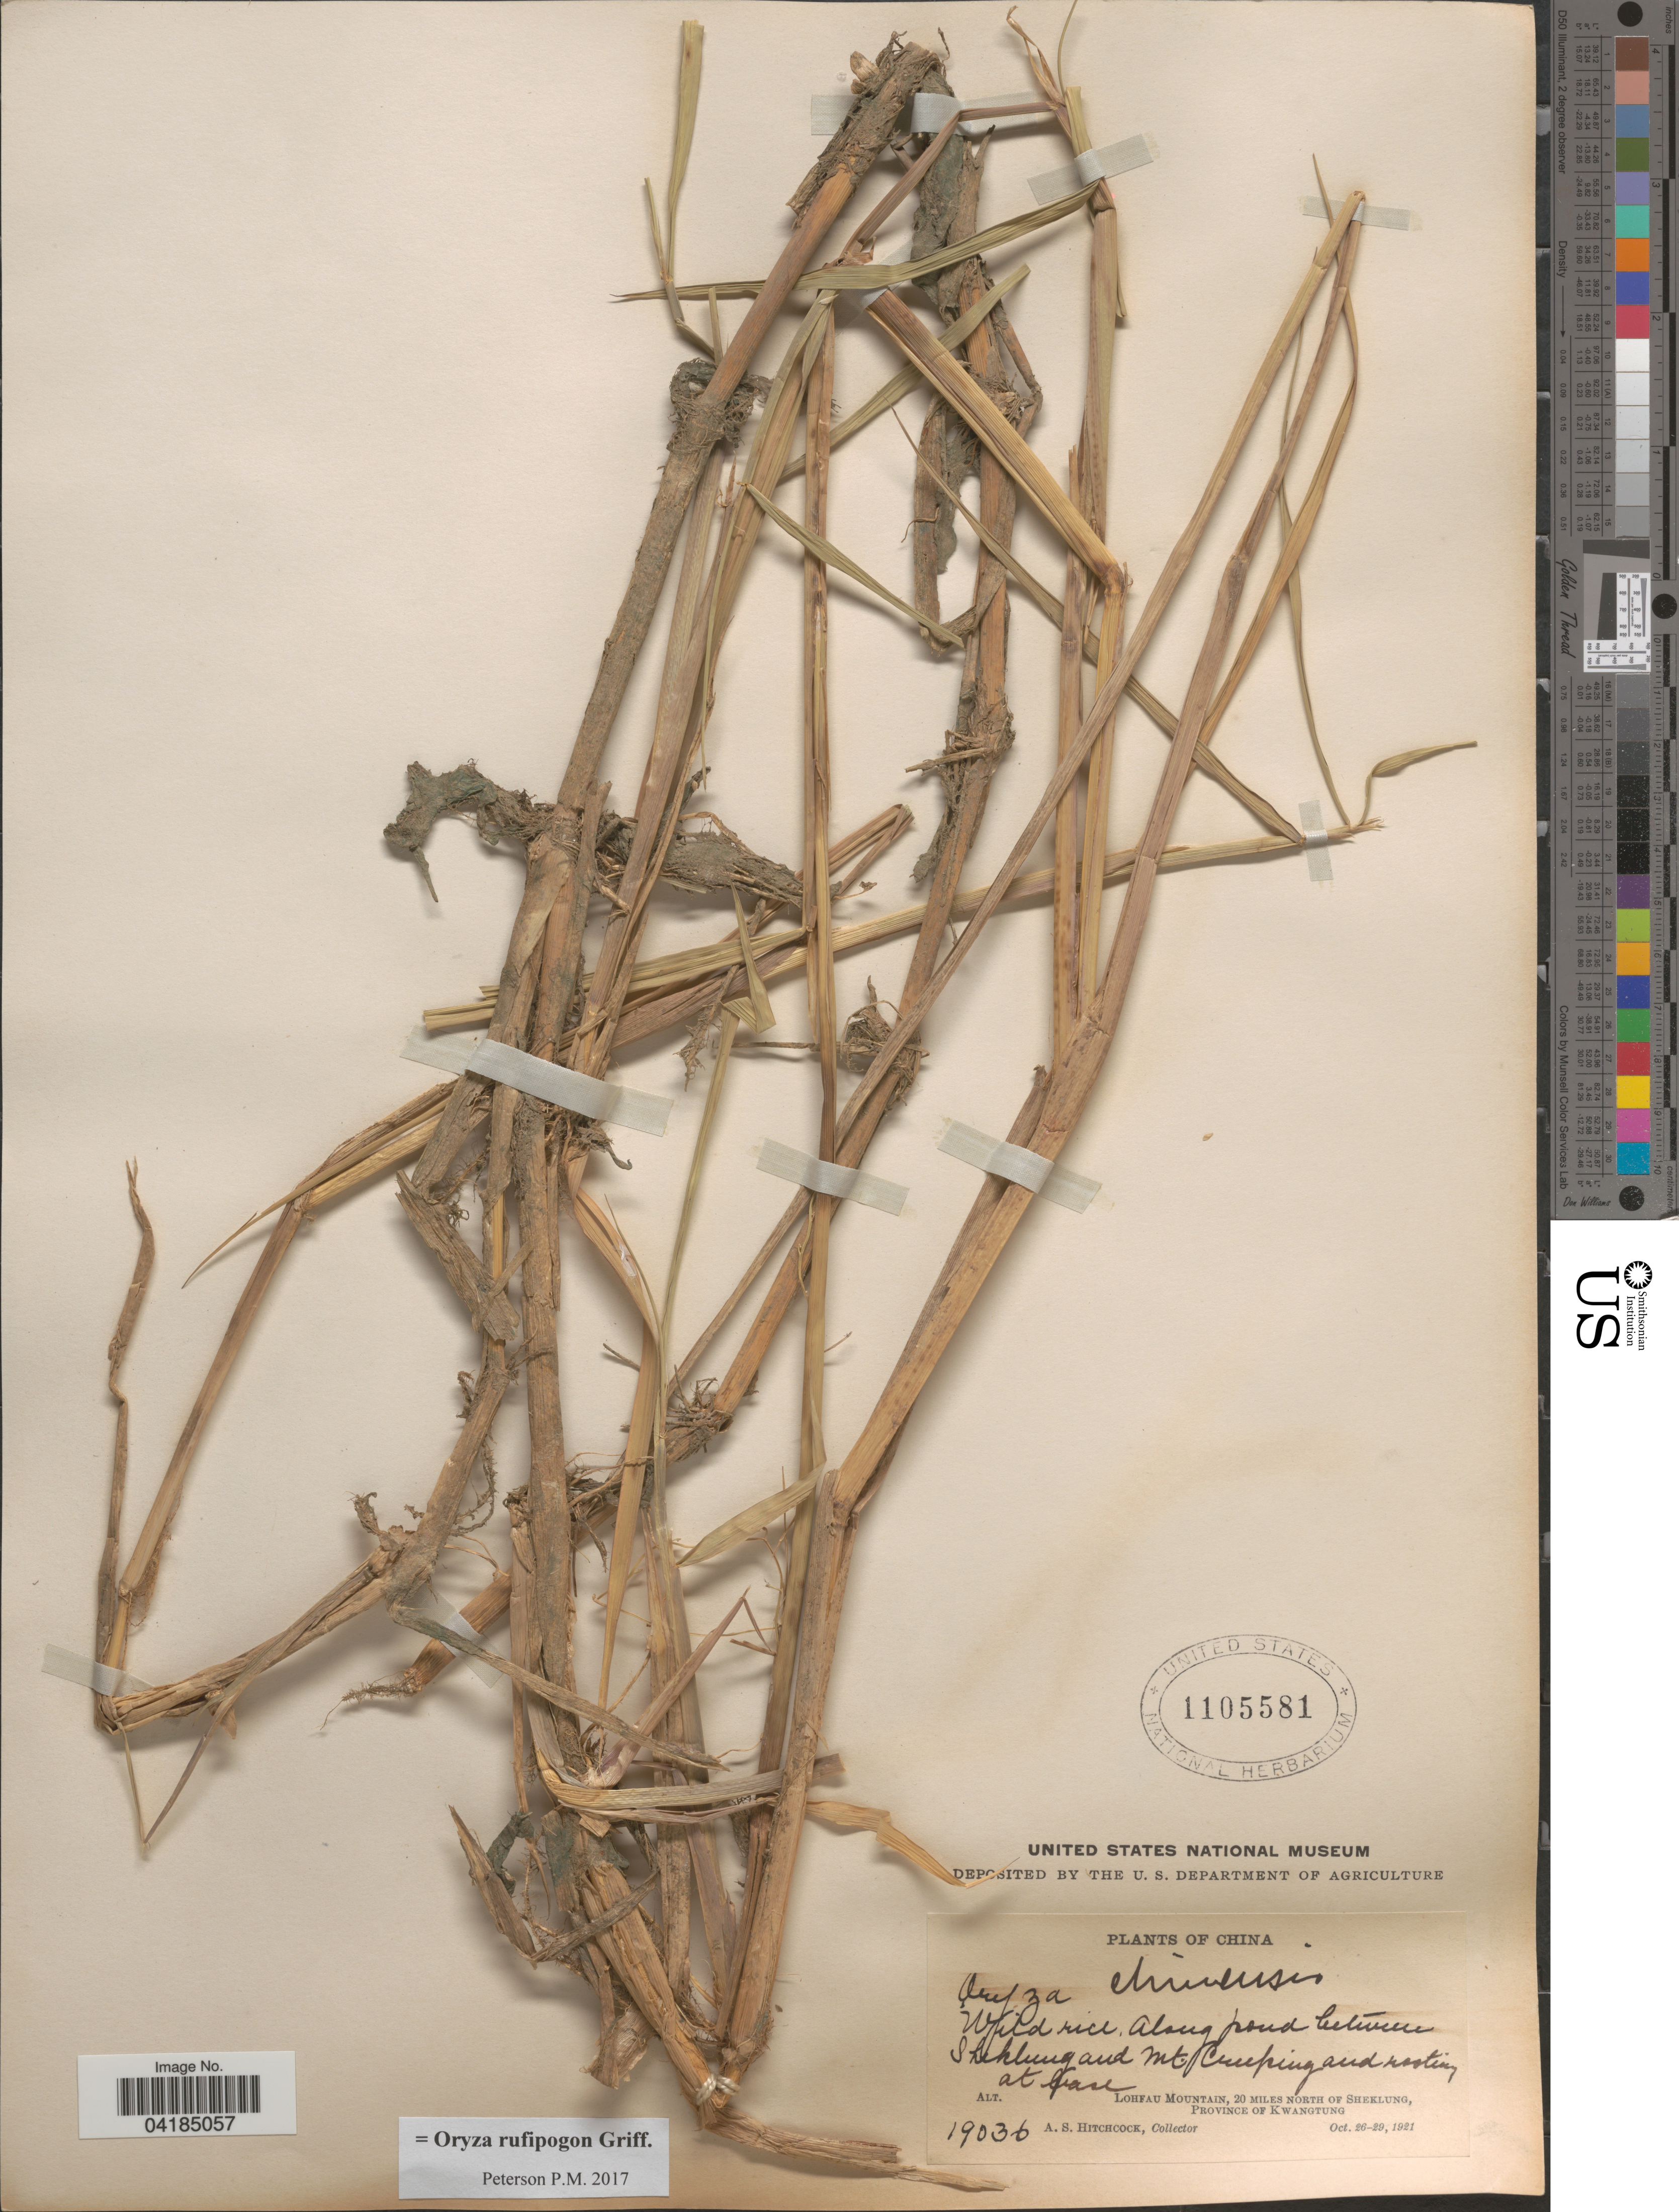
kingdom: Plantae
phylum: Tracheophyta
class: Liliopsida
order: Poales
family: Poaceae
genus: Oryza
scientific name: Oryza rufipogon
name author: Griffith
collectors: A. S. Hitchcock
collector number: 19036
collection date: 1921-10-26/1921-10-29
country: China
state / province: Guangdong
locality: Lohfau Mountain, 20 miles north of Sheklung, Province of Kwangtung. Wild rice. Along pond between Sheklung and Mt. Creeping and rooting at base.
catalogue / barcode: US 1105581